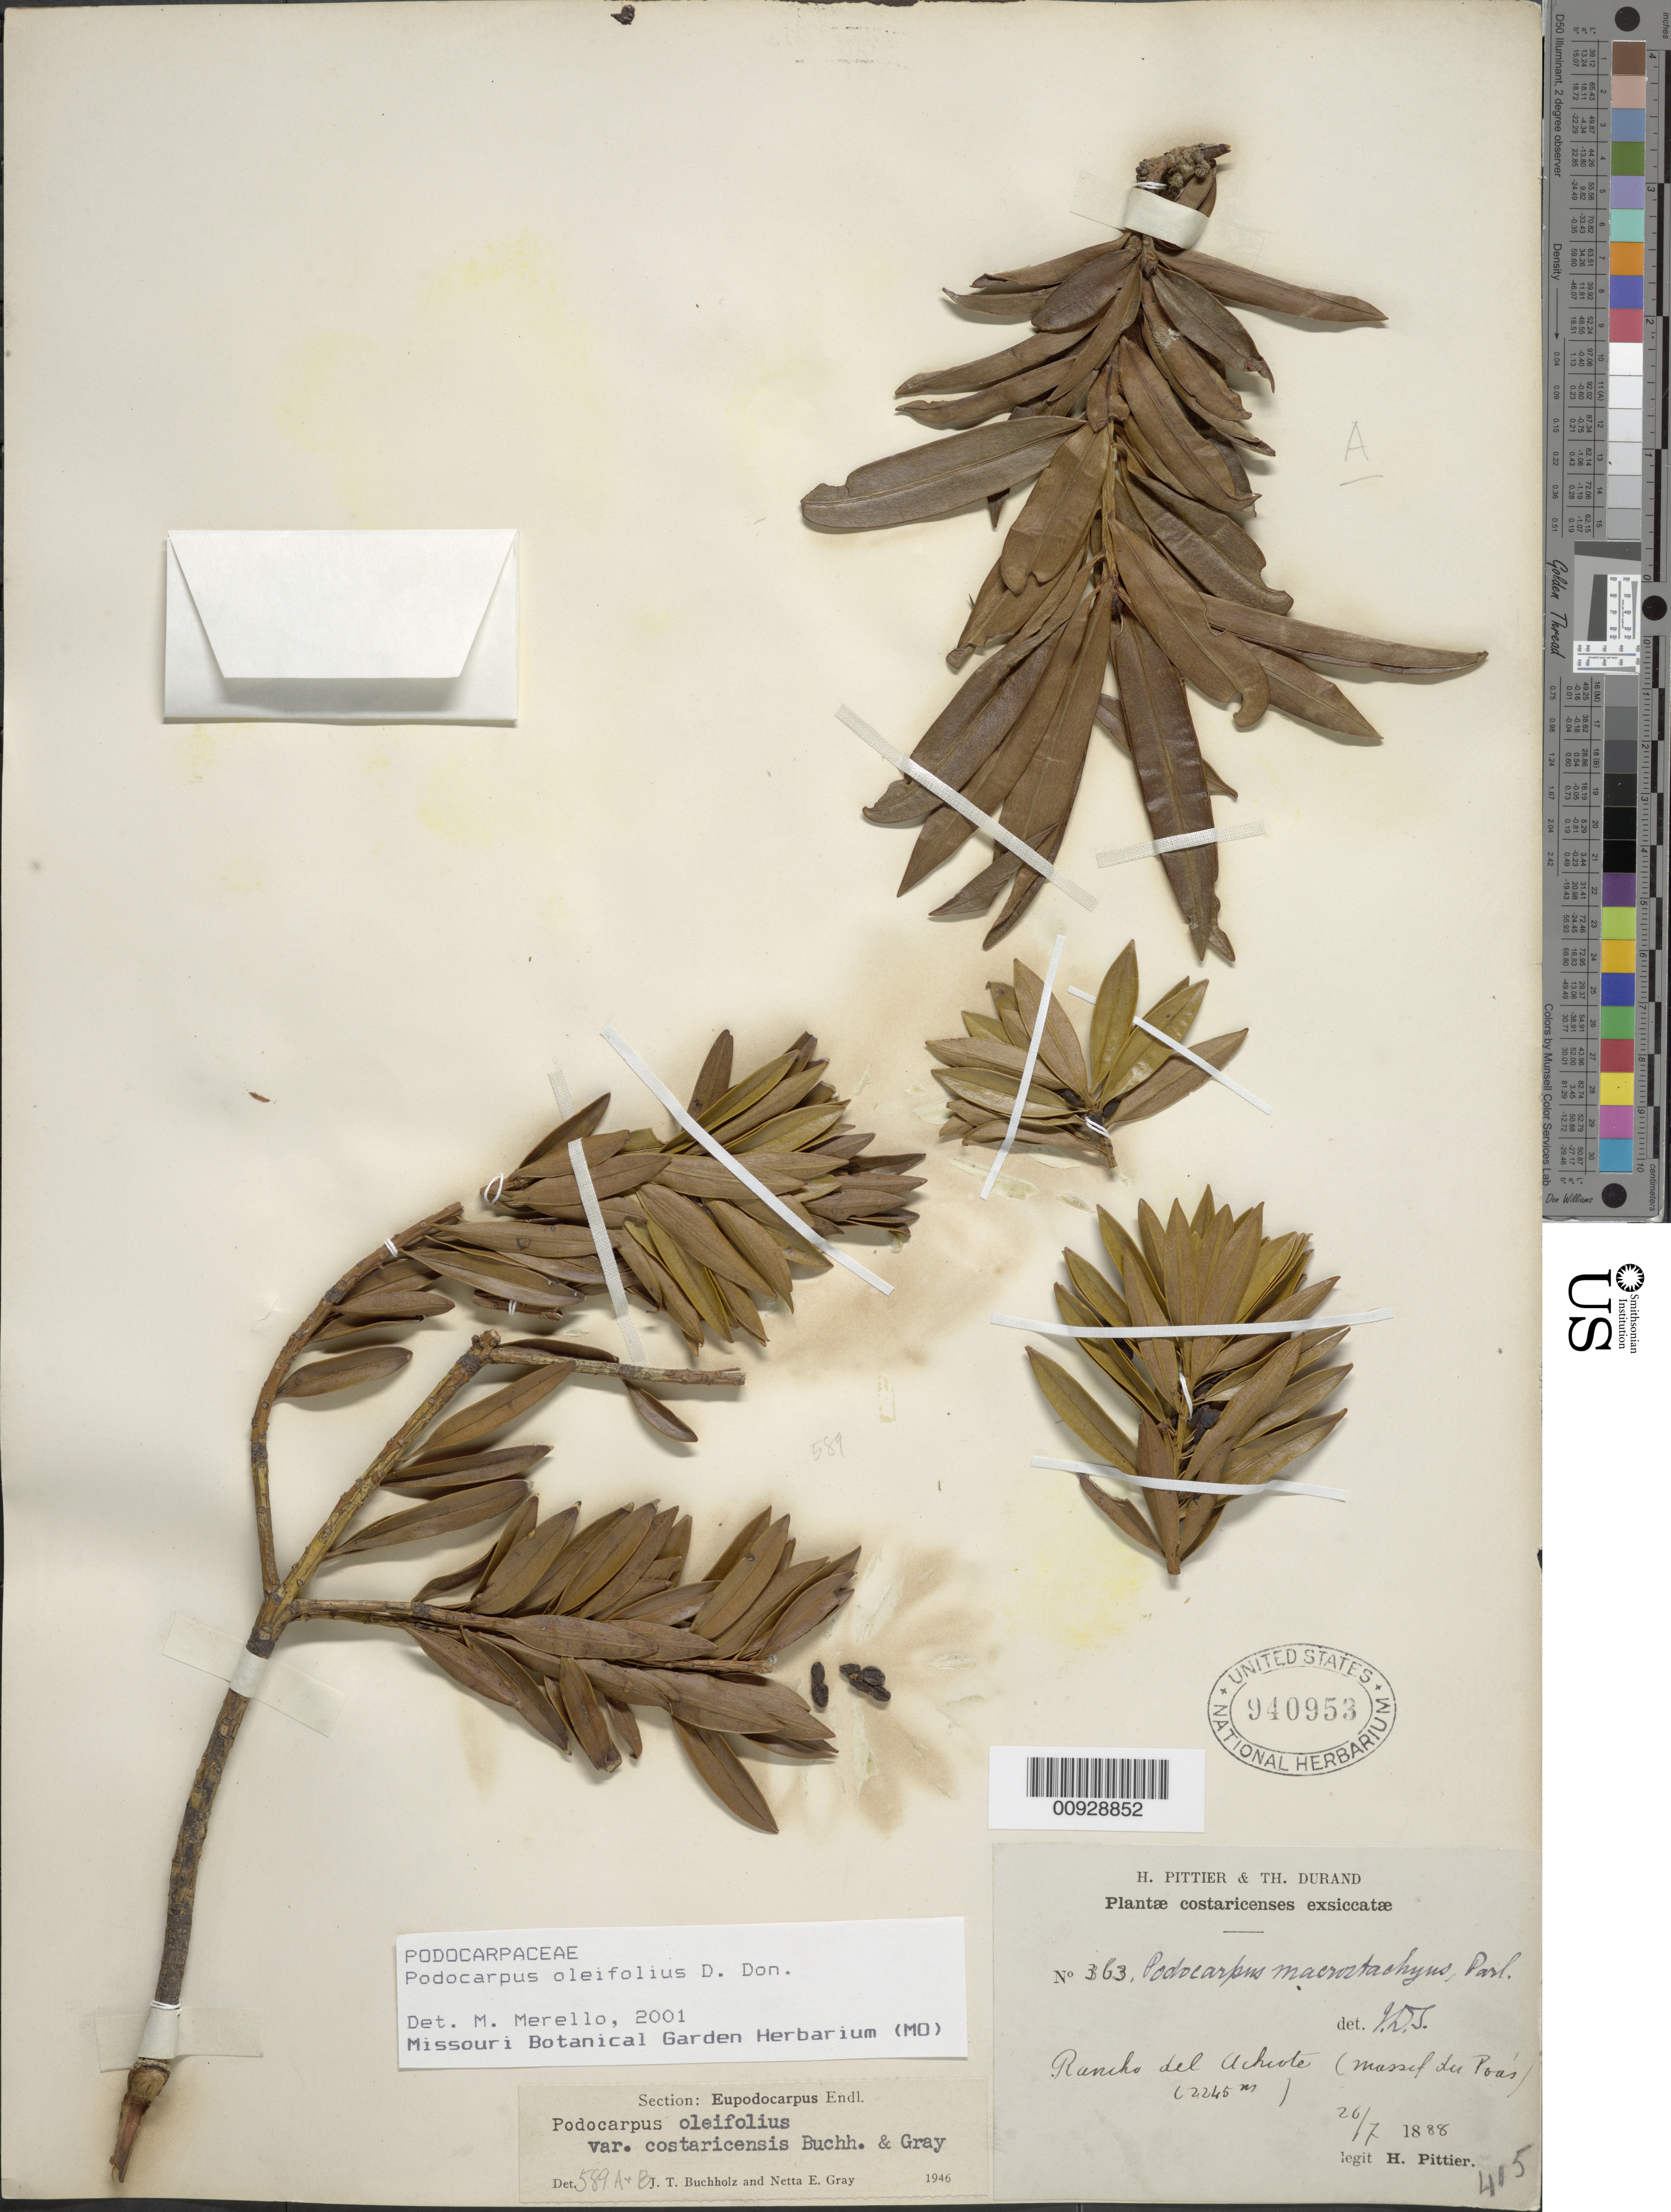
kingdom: Plantae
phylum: Tracheophyta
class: Pinopsida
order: Pinales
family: Podocarpaceae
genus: Podocarpus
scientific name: Podocarpus oleifolius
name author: D. Don ex Lamb.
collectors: H. F. Pittier & T. Durand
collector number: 363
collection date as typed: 26 Jul 1888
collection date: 1888-07-26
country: Costa Rica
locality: Rancho del Achiote (Massif du Poás).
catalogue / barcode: US 940953